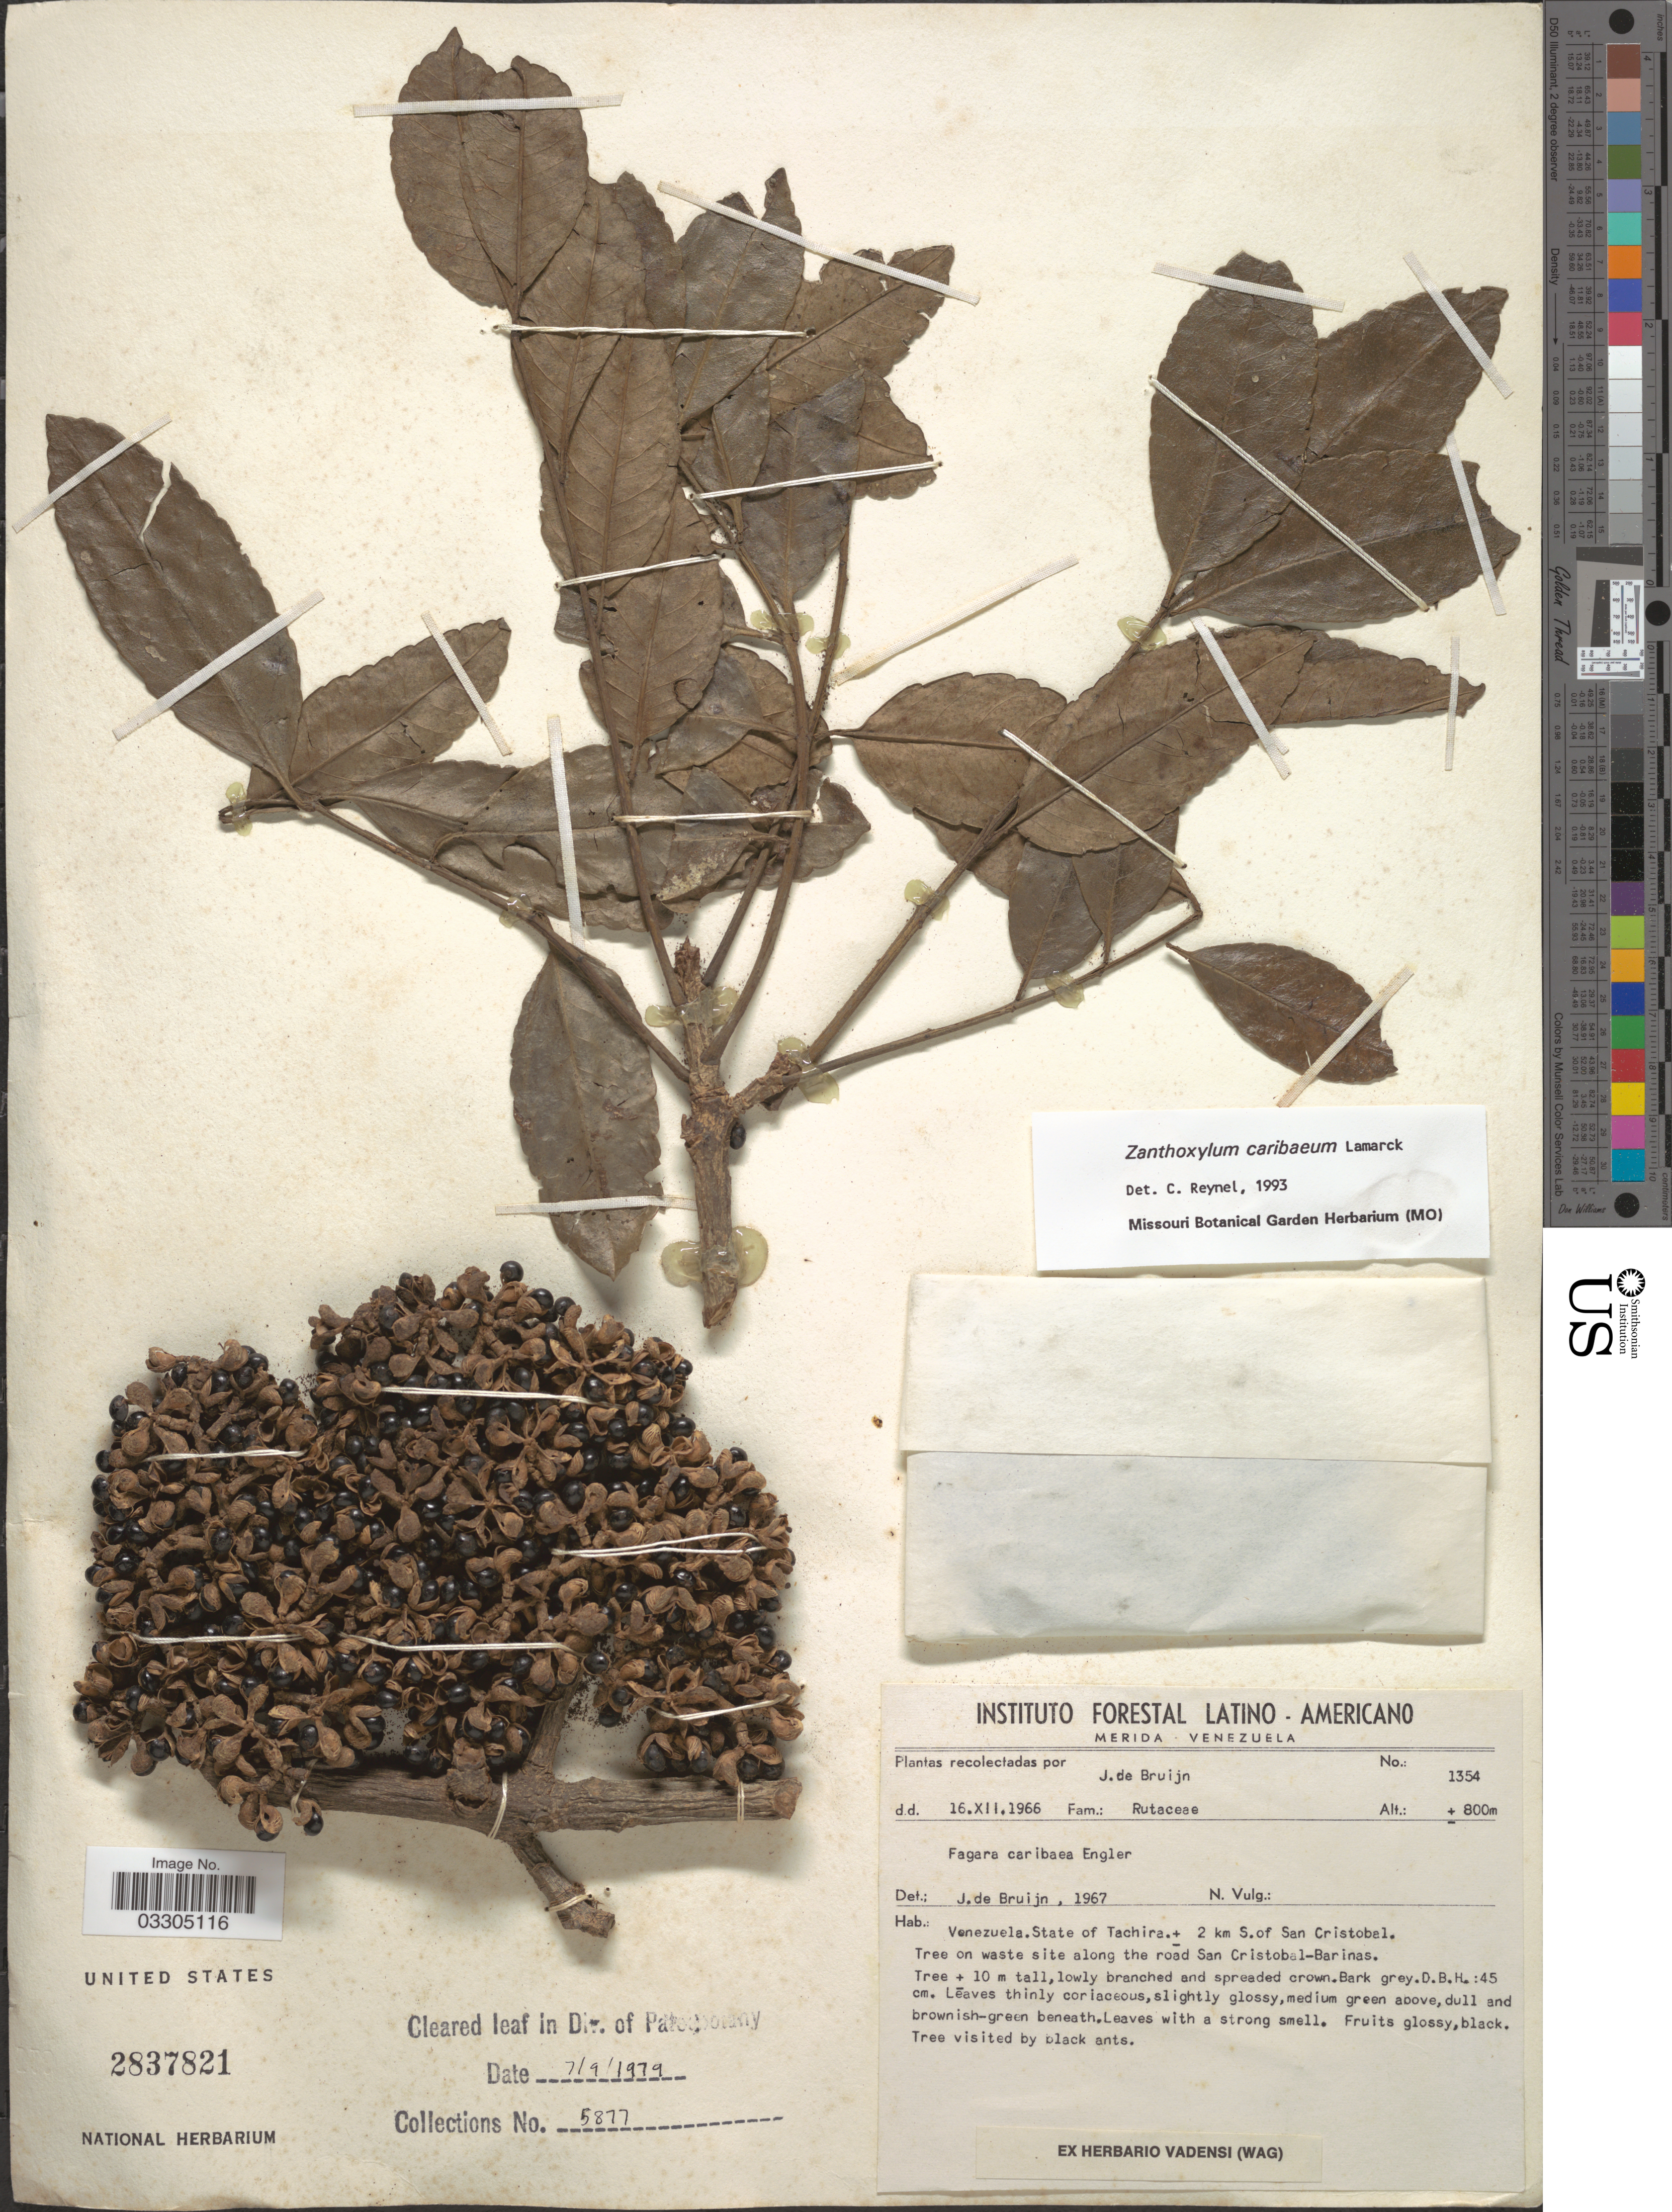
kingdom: Plantae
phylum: Tracheophyta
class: Magnoliopsida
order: Sapindales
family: Rutaceae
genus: Zanthoxylum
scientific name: Zanthoxylum caribaeum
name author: Lam.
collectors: J. Bruijn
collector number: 1354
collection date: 1966-12-16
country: Venezuela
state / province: Tachira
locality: ± 2 km S. of San Cristobal. Tree on waste site along the road San Cristobal-Barinas.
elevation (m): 800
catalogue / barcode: US 2837821